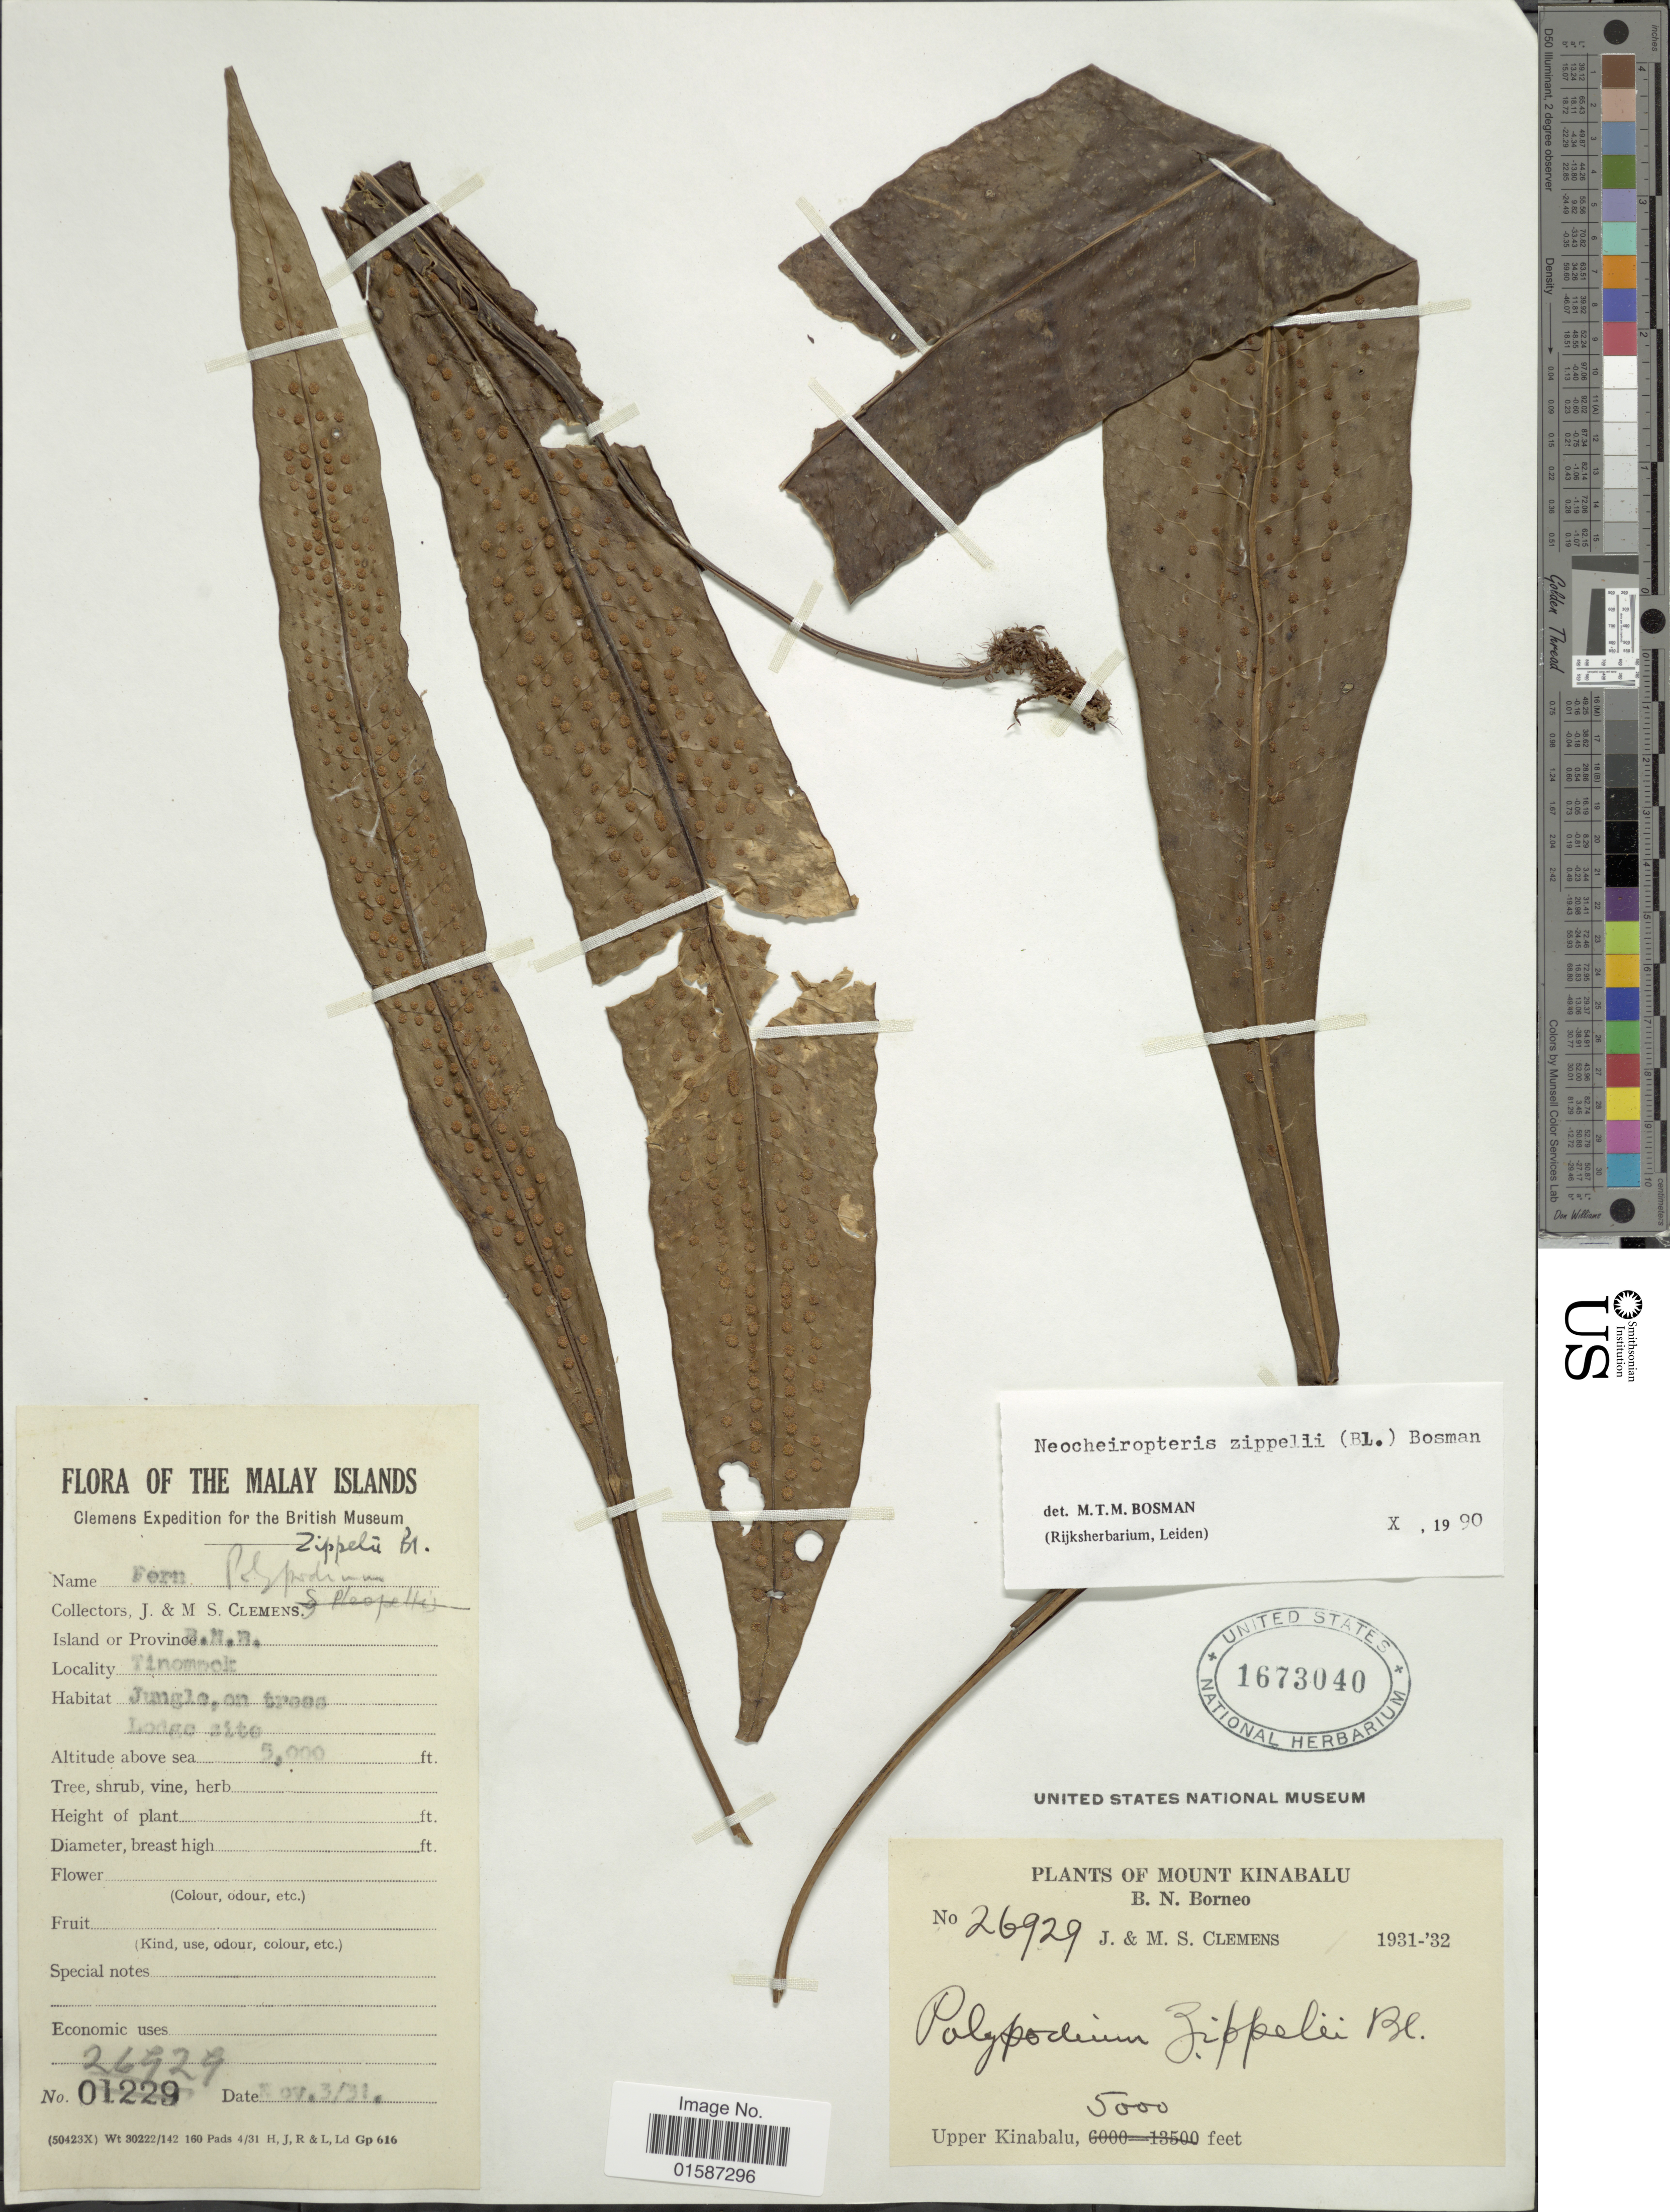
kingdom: Plantae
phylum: Tracheophyta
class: Polypodiopsida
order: Polypodiales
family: Polypodiaceae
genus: Neolepisorus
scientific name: Neolepisorus zippelii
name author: (Blume) Li S. Wang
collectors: J. Clemens & M. S. Clemens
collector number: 26929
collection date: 1931-11-03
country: Malaysia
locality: Province B. N. B., Malay Islands, Mount Kinabalu, B. N. Borneo, Tinomock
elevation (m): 1524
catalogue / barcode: US 1673040